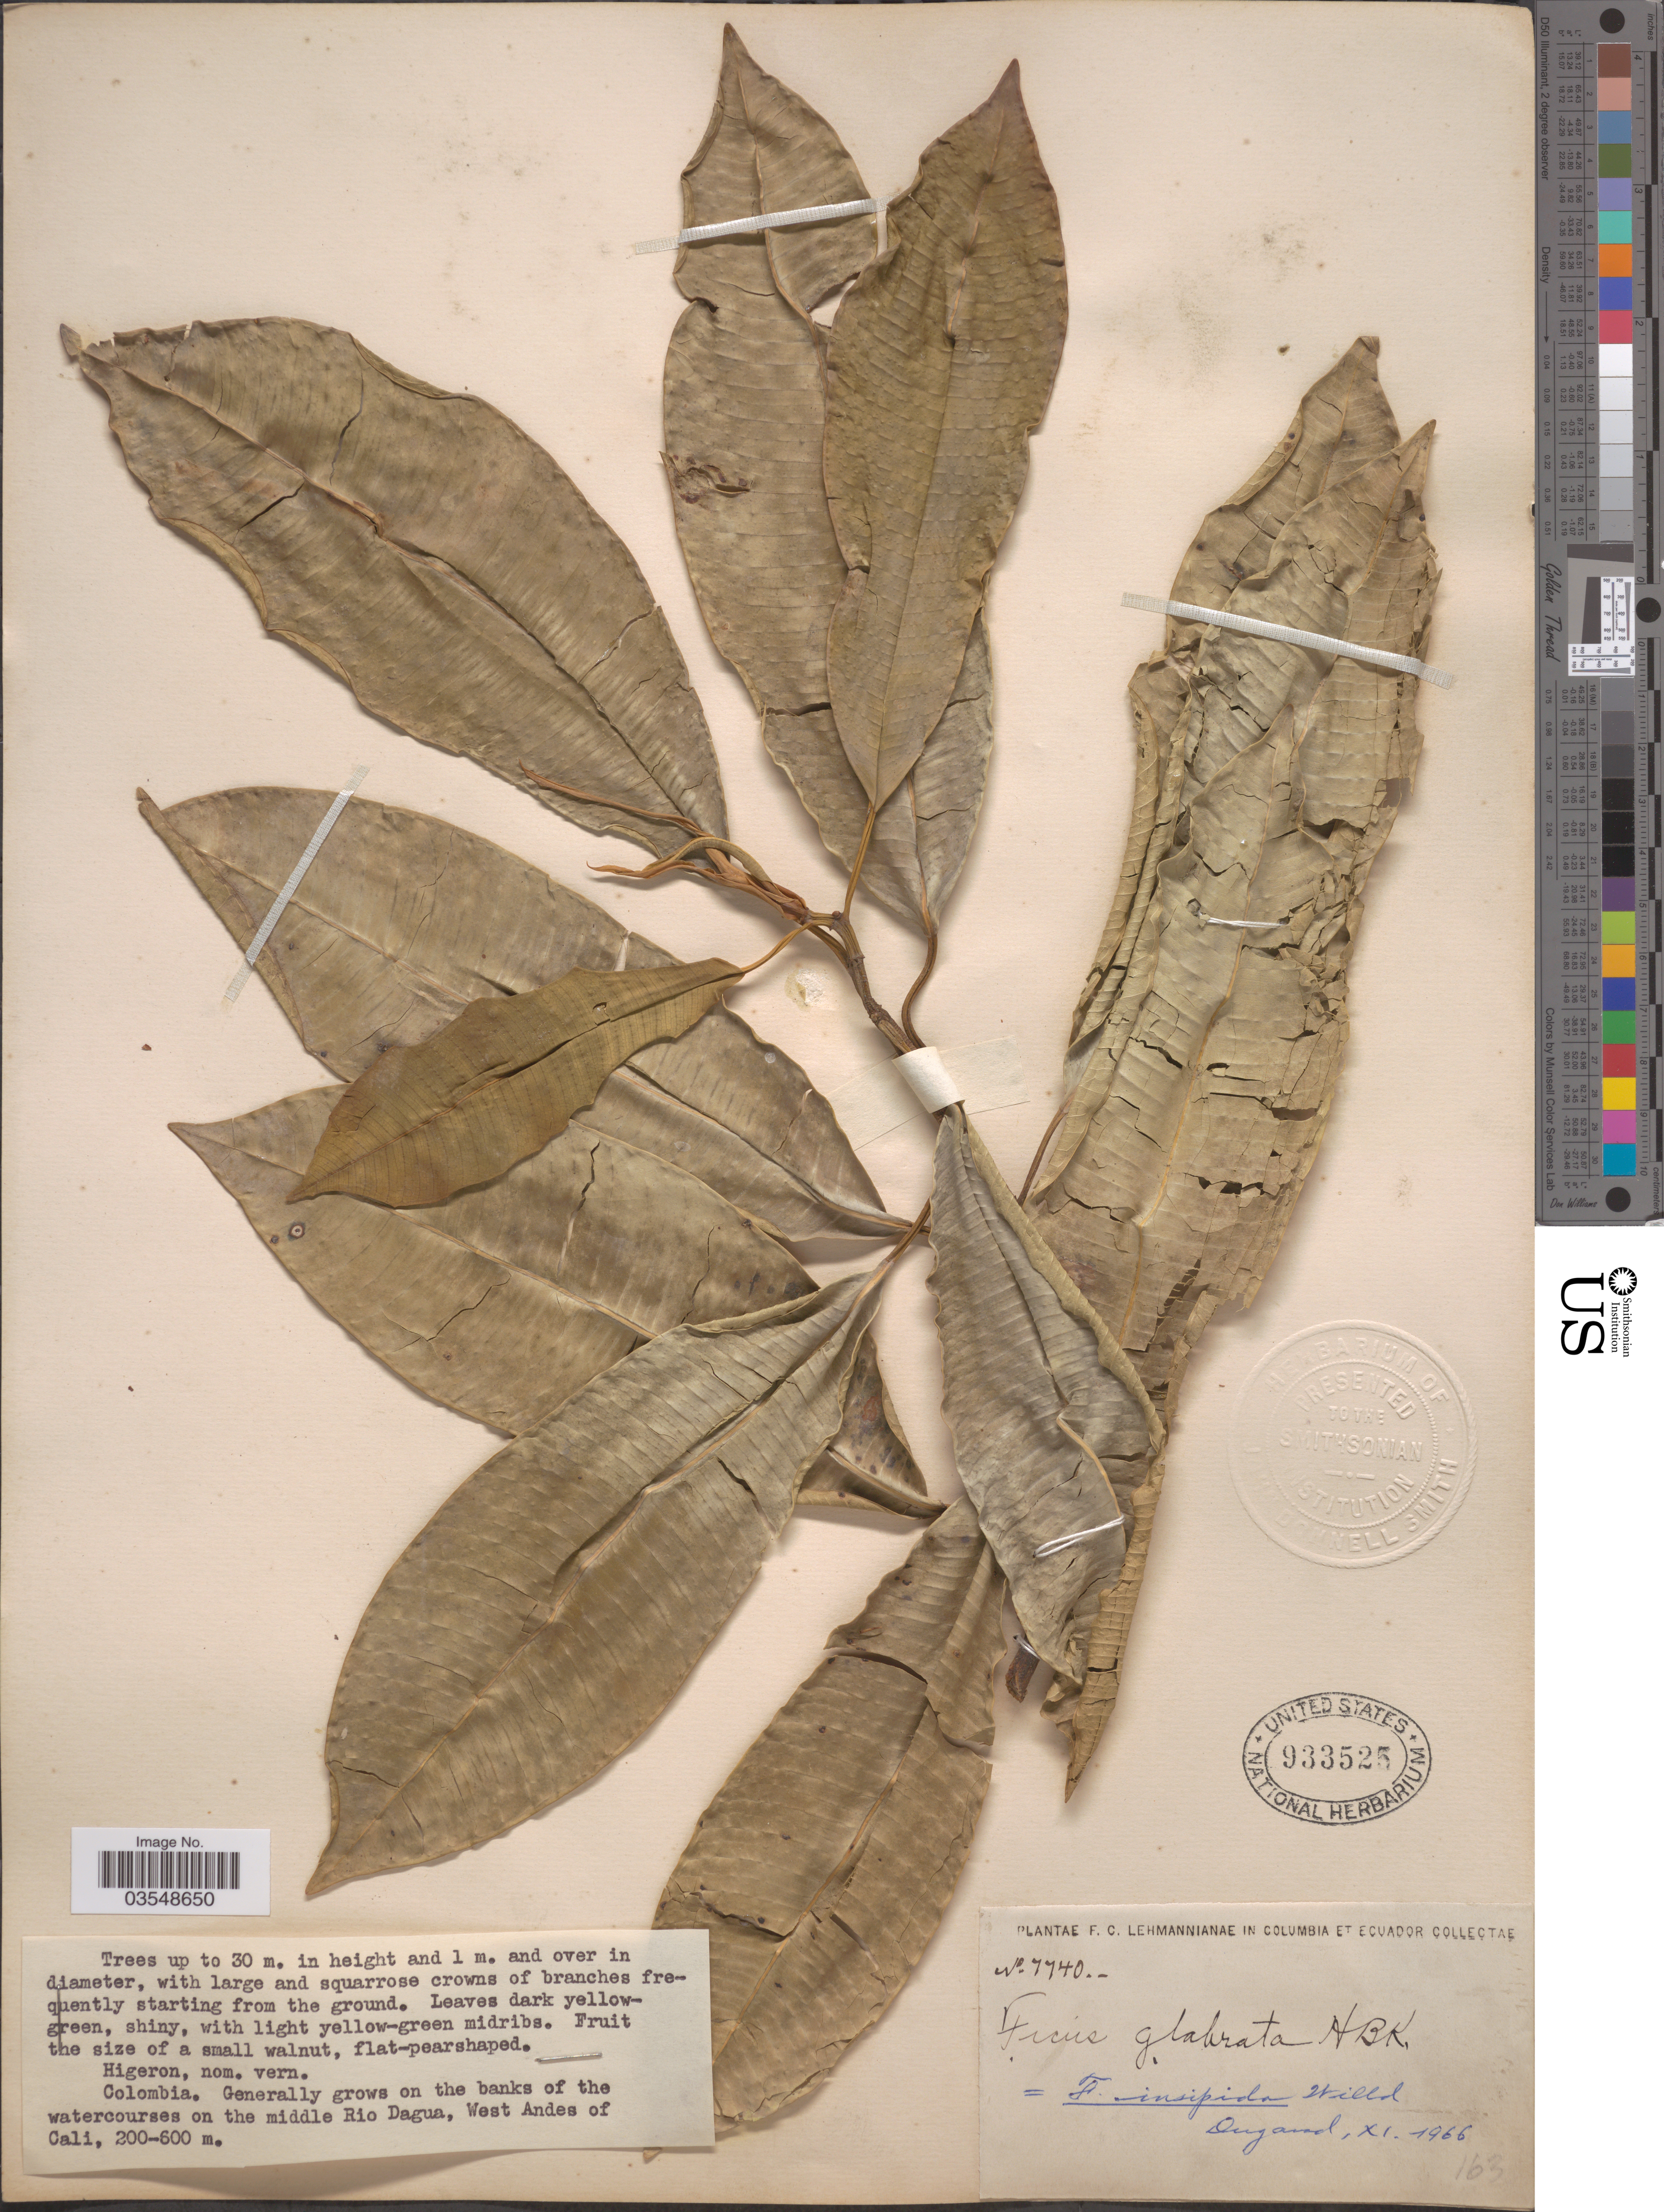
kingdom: Plantae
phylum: Tracheophyta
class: Magnoliopsida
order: Rosales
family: Moraceae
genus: Ficus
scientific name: Ficus glabrata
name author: Kunth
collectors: Dugand, --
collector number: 7740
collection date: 1966-11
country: Colombia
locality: Generally grows on the banks of the watercourses on the middle Rio Dagua, West Andes of Cali.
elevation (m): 200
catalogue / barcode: US 933525